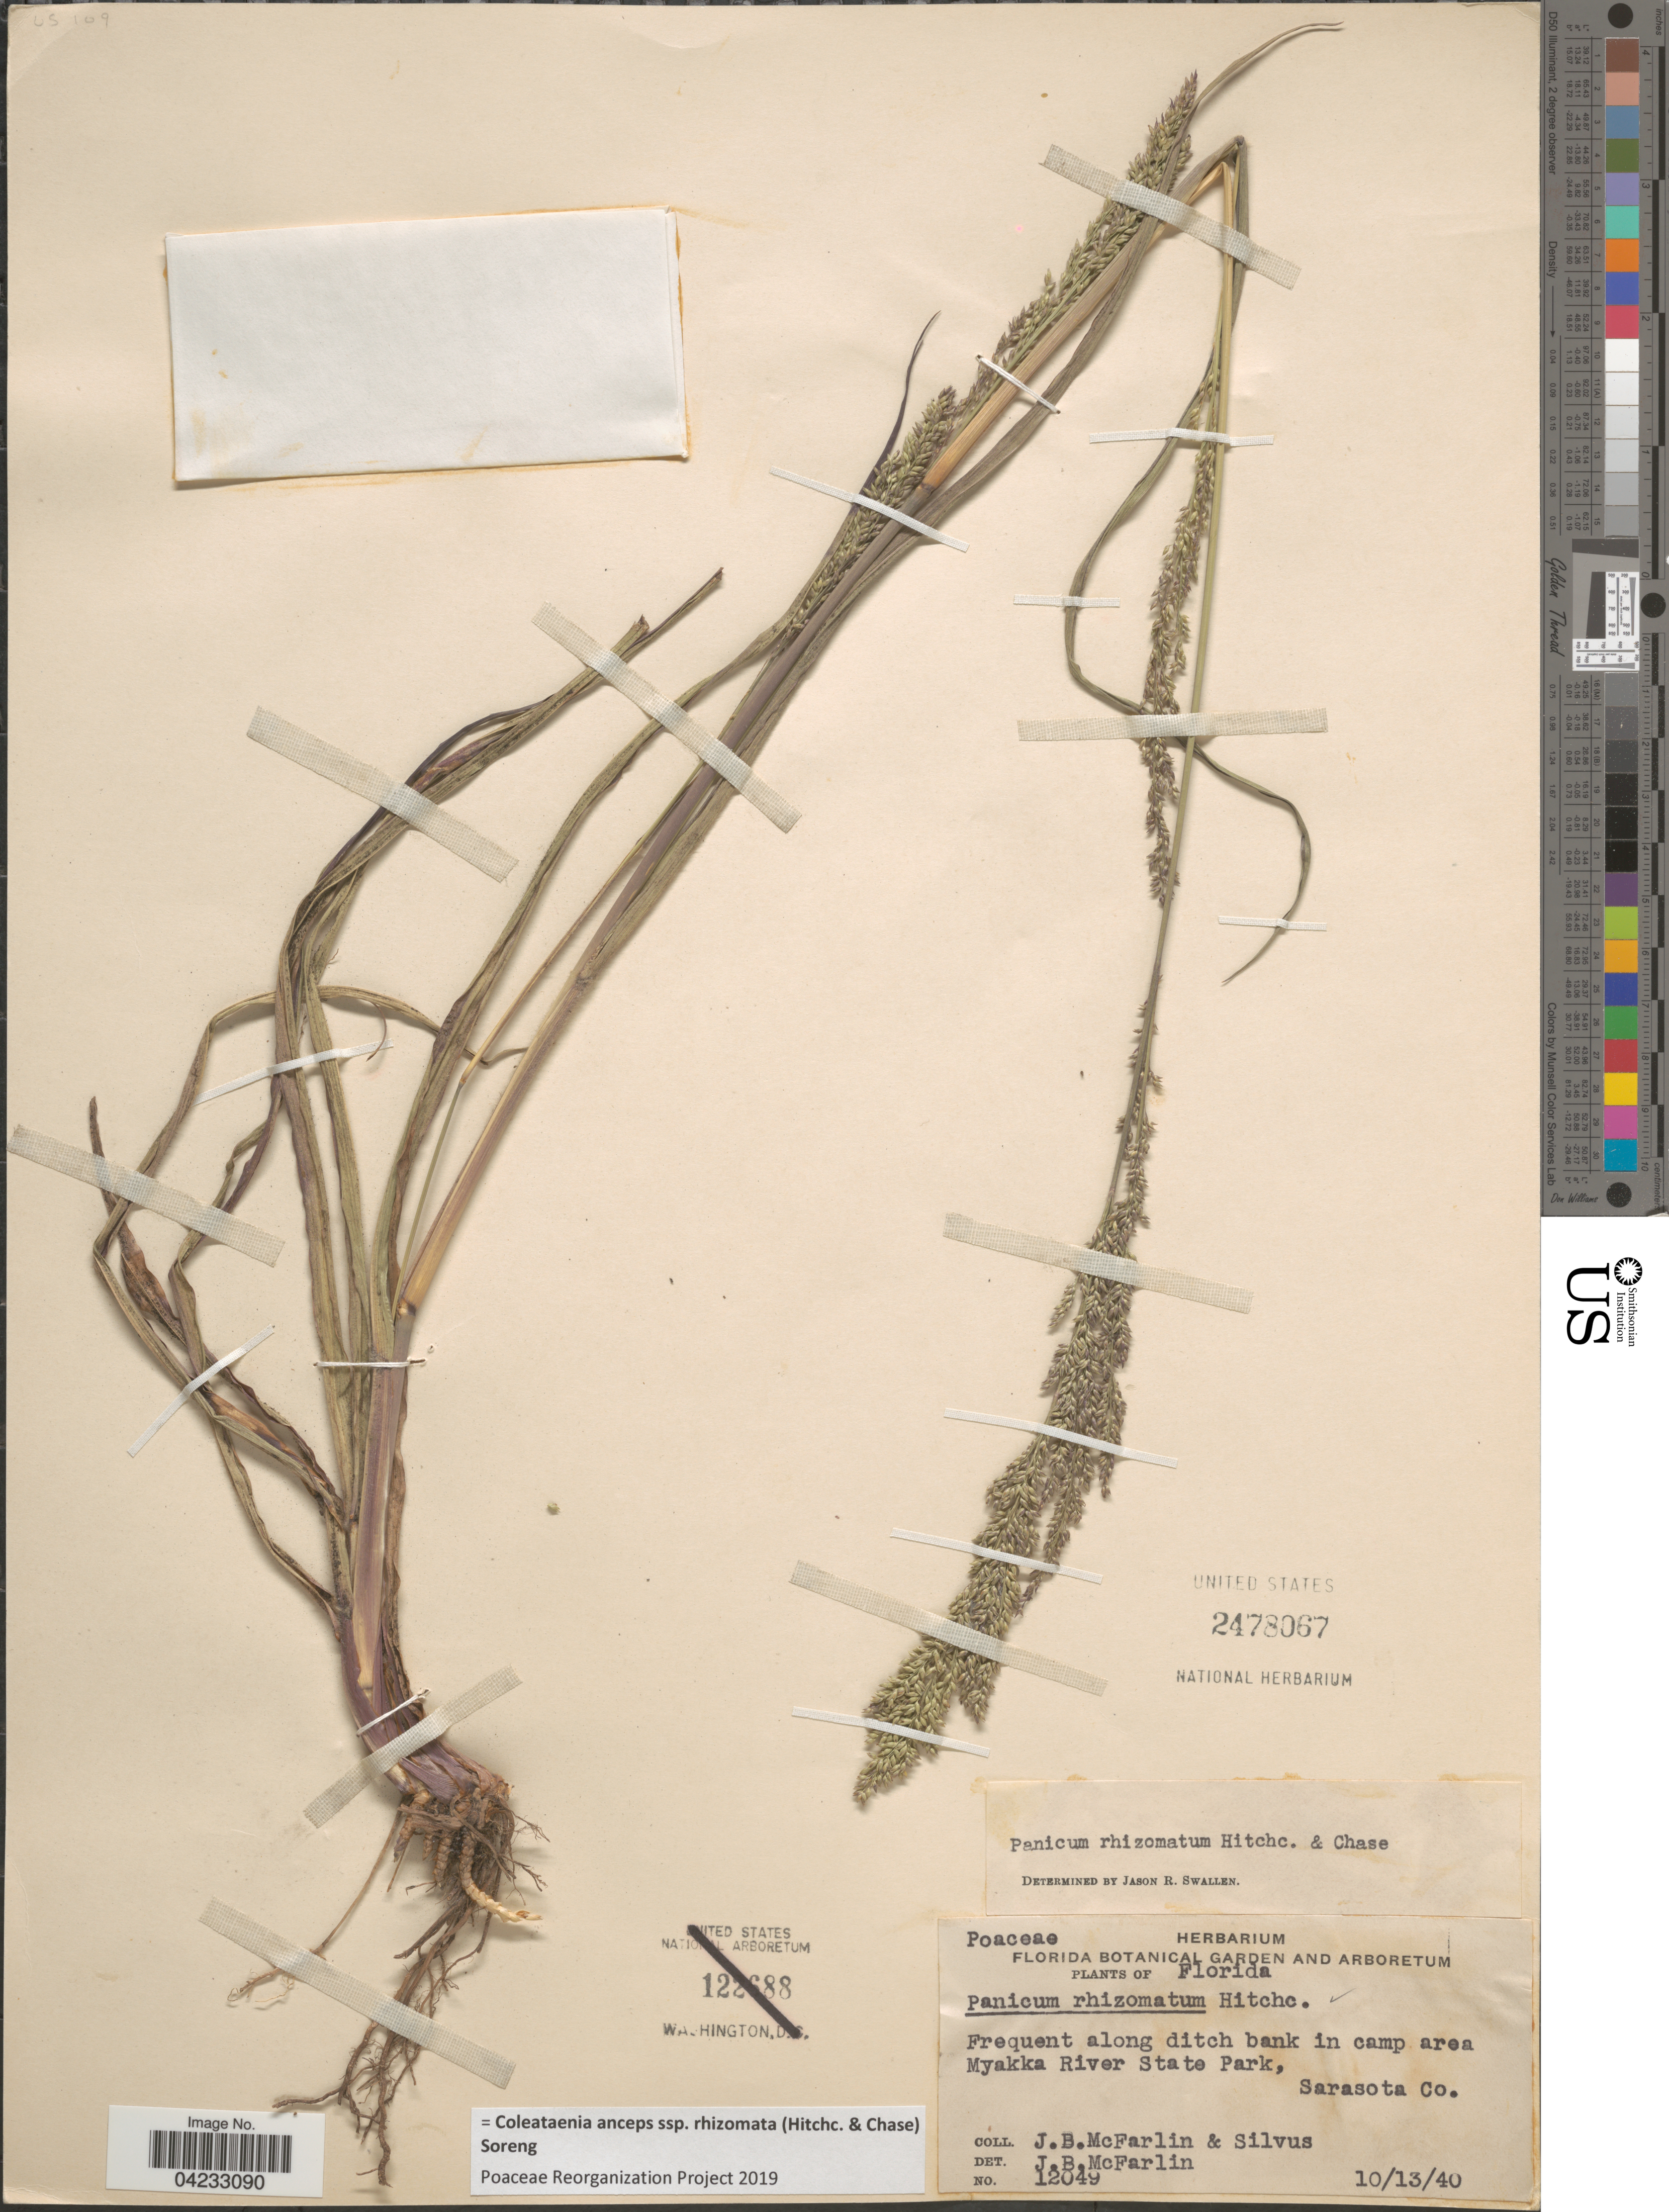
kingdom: Plantae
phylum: Tracheophyta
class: Liliopsida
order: Poales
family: Poaceae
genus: Coleataenia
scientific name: Coleataenia anceps subsp. rhizomata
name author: (Hitchc. & Chase) Soreng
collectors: J. McFarlin & Silvus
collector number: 12049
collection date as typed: Transcribed d/m/y: 13/10/40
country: United States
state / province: Florida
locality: In camp area Myakka River State Park, Sarasota Co.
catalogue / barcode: US 2478067